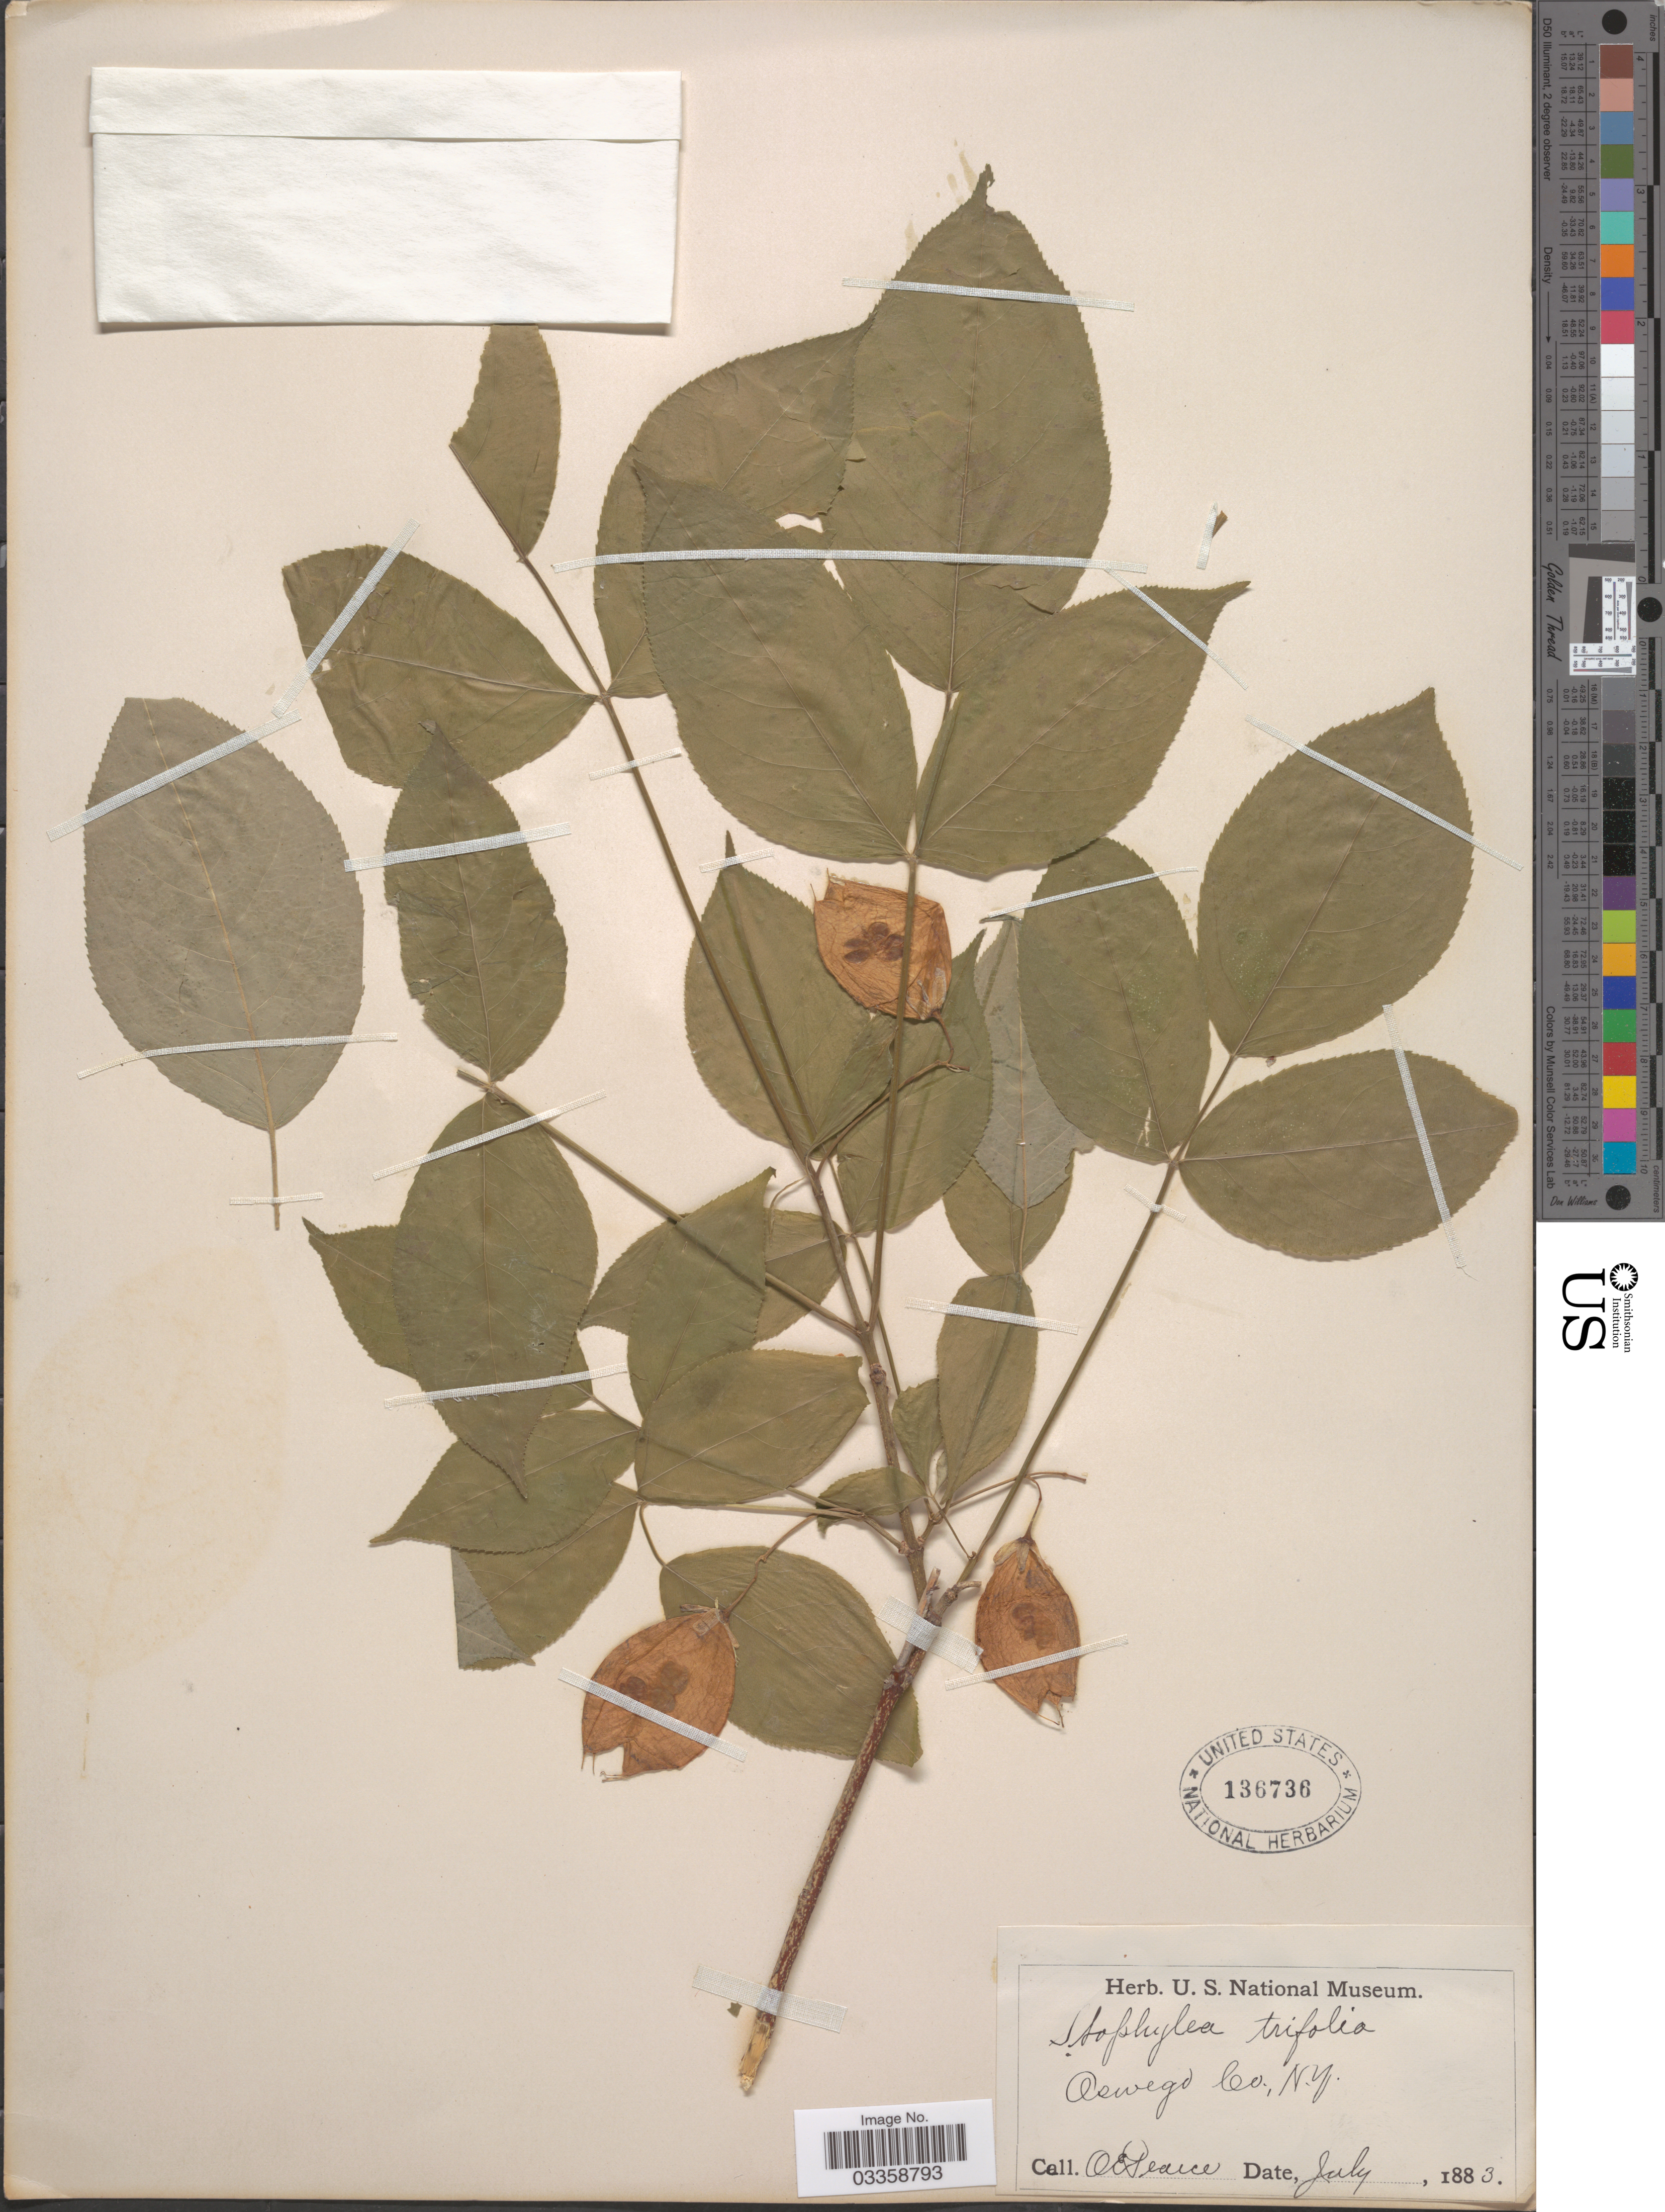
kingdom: Plantae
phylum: Tracheophyta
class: Magnoliopsida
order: Crossosomatales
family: Staphyleaceae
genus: Staphylea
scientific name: Staphylea trifolia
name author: L.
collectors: O. E. Pearce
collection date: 1883-07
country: United States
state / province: New York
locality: Oswego Co.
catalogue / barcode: US 136736